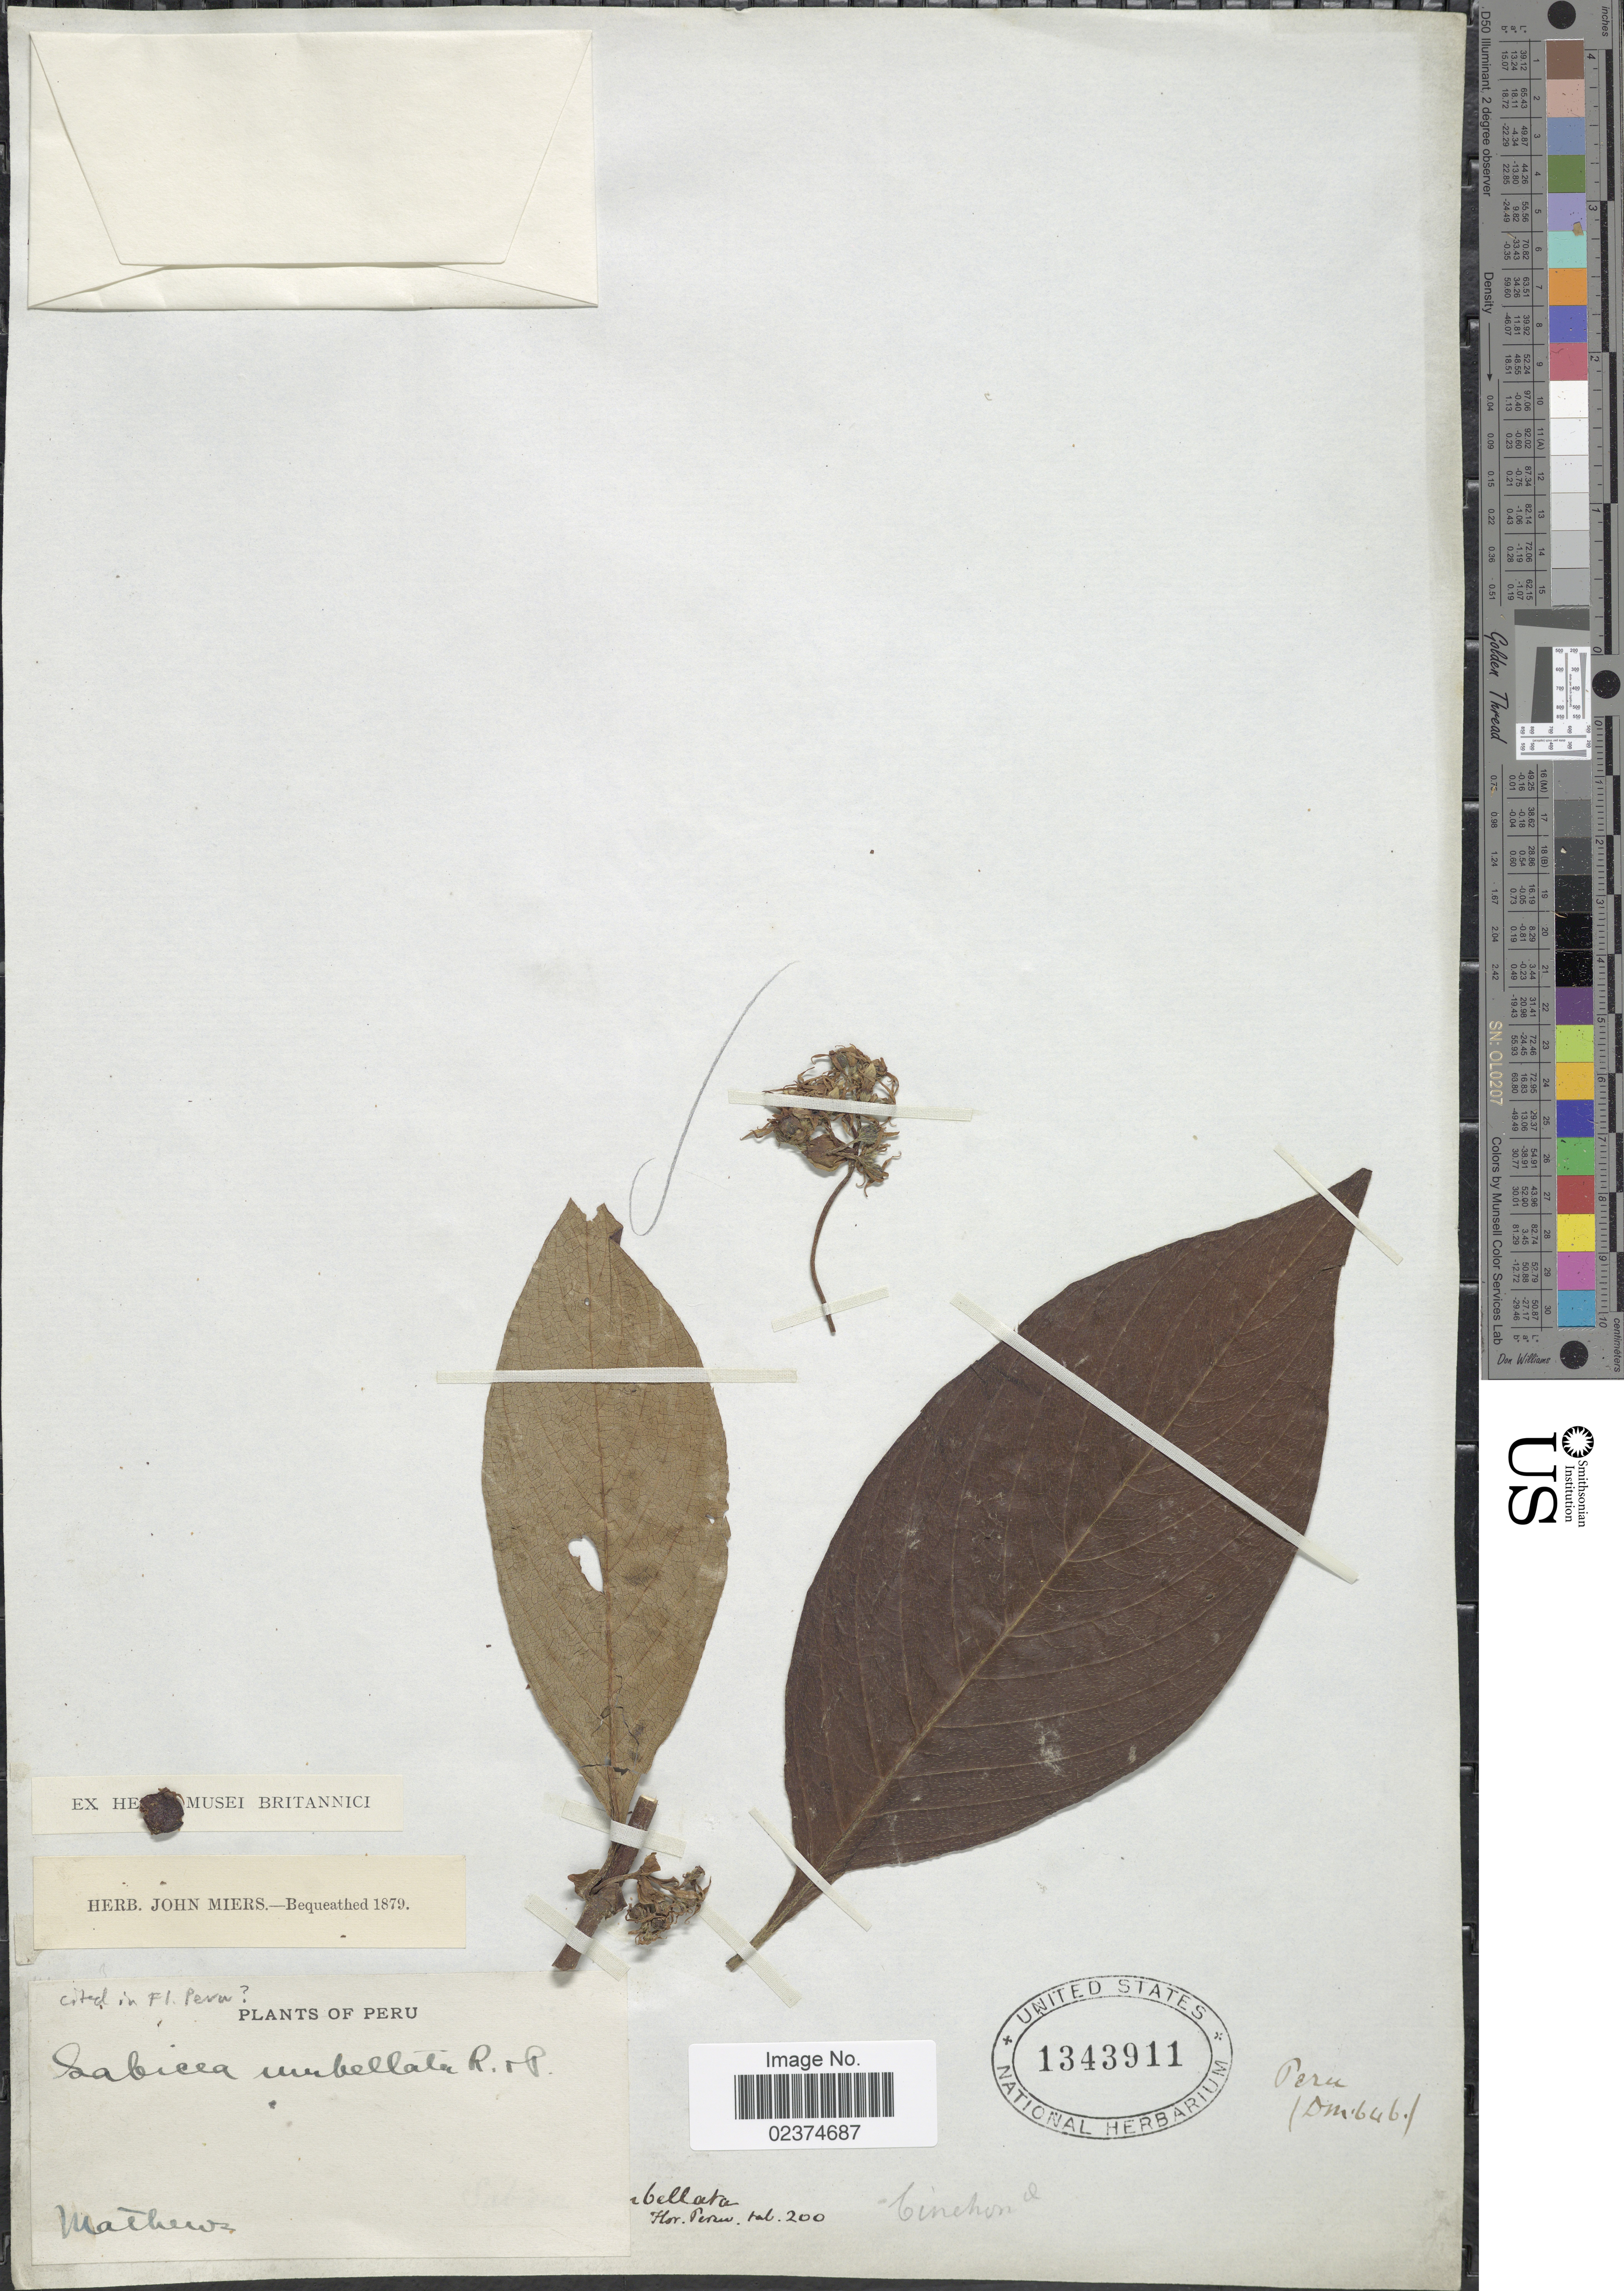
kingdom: Plantae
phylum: Tracheophyta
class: Magnoliopsida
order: Gentianales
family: Rubiaceae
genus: Sabicea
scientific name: Sabicea umbellata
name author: (Ruiz & Pav.) Pers.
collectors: -- Mathews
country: Peru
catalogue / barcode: US 1343911